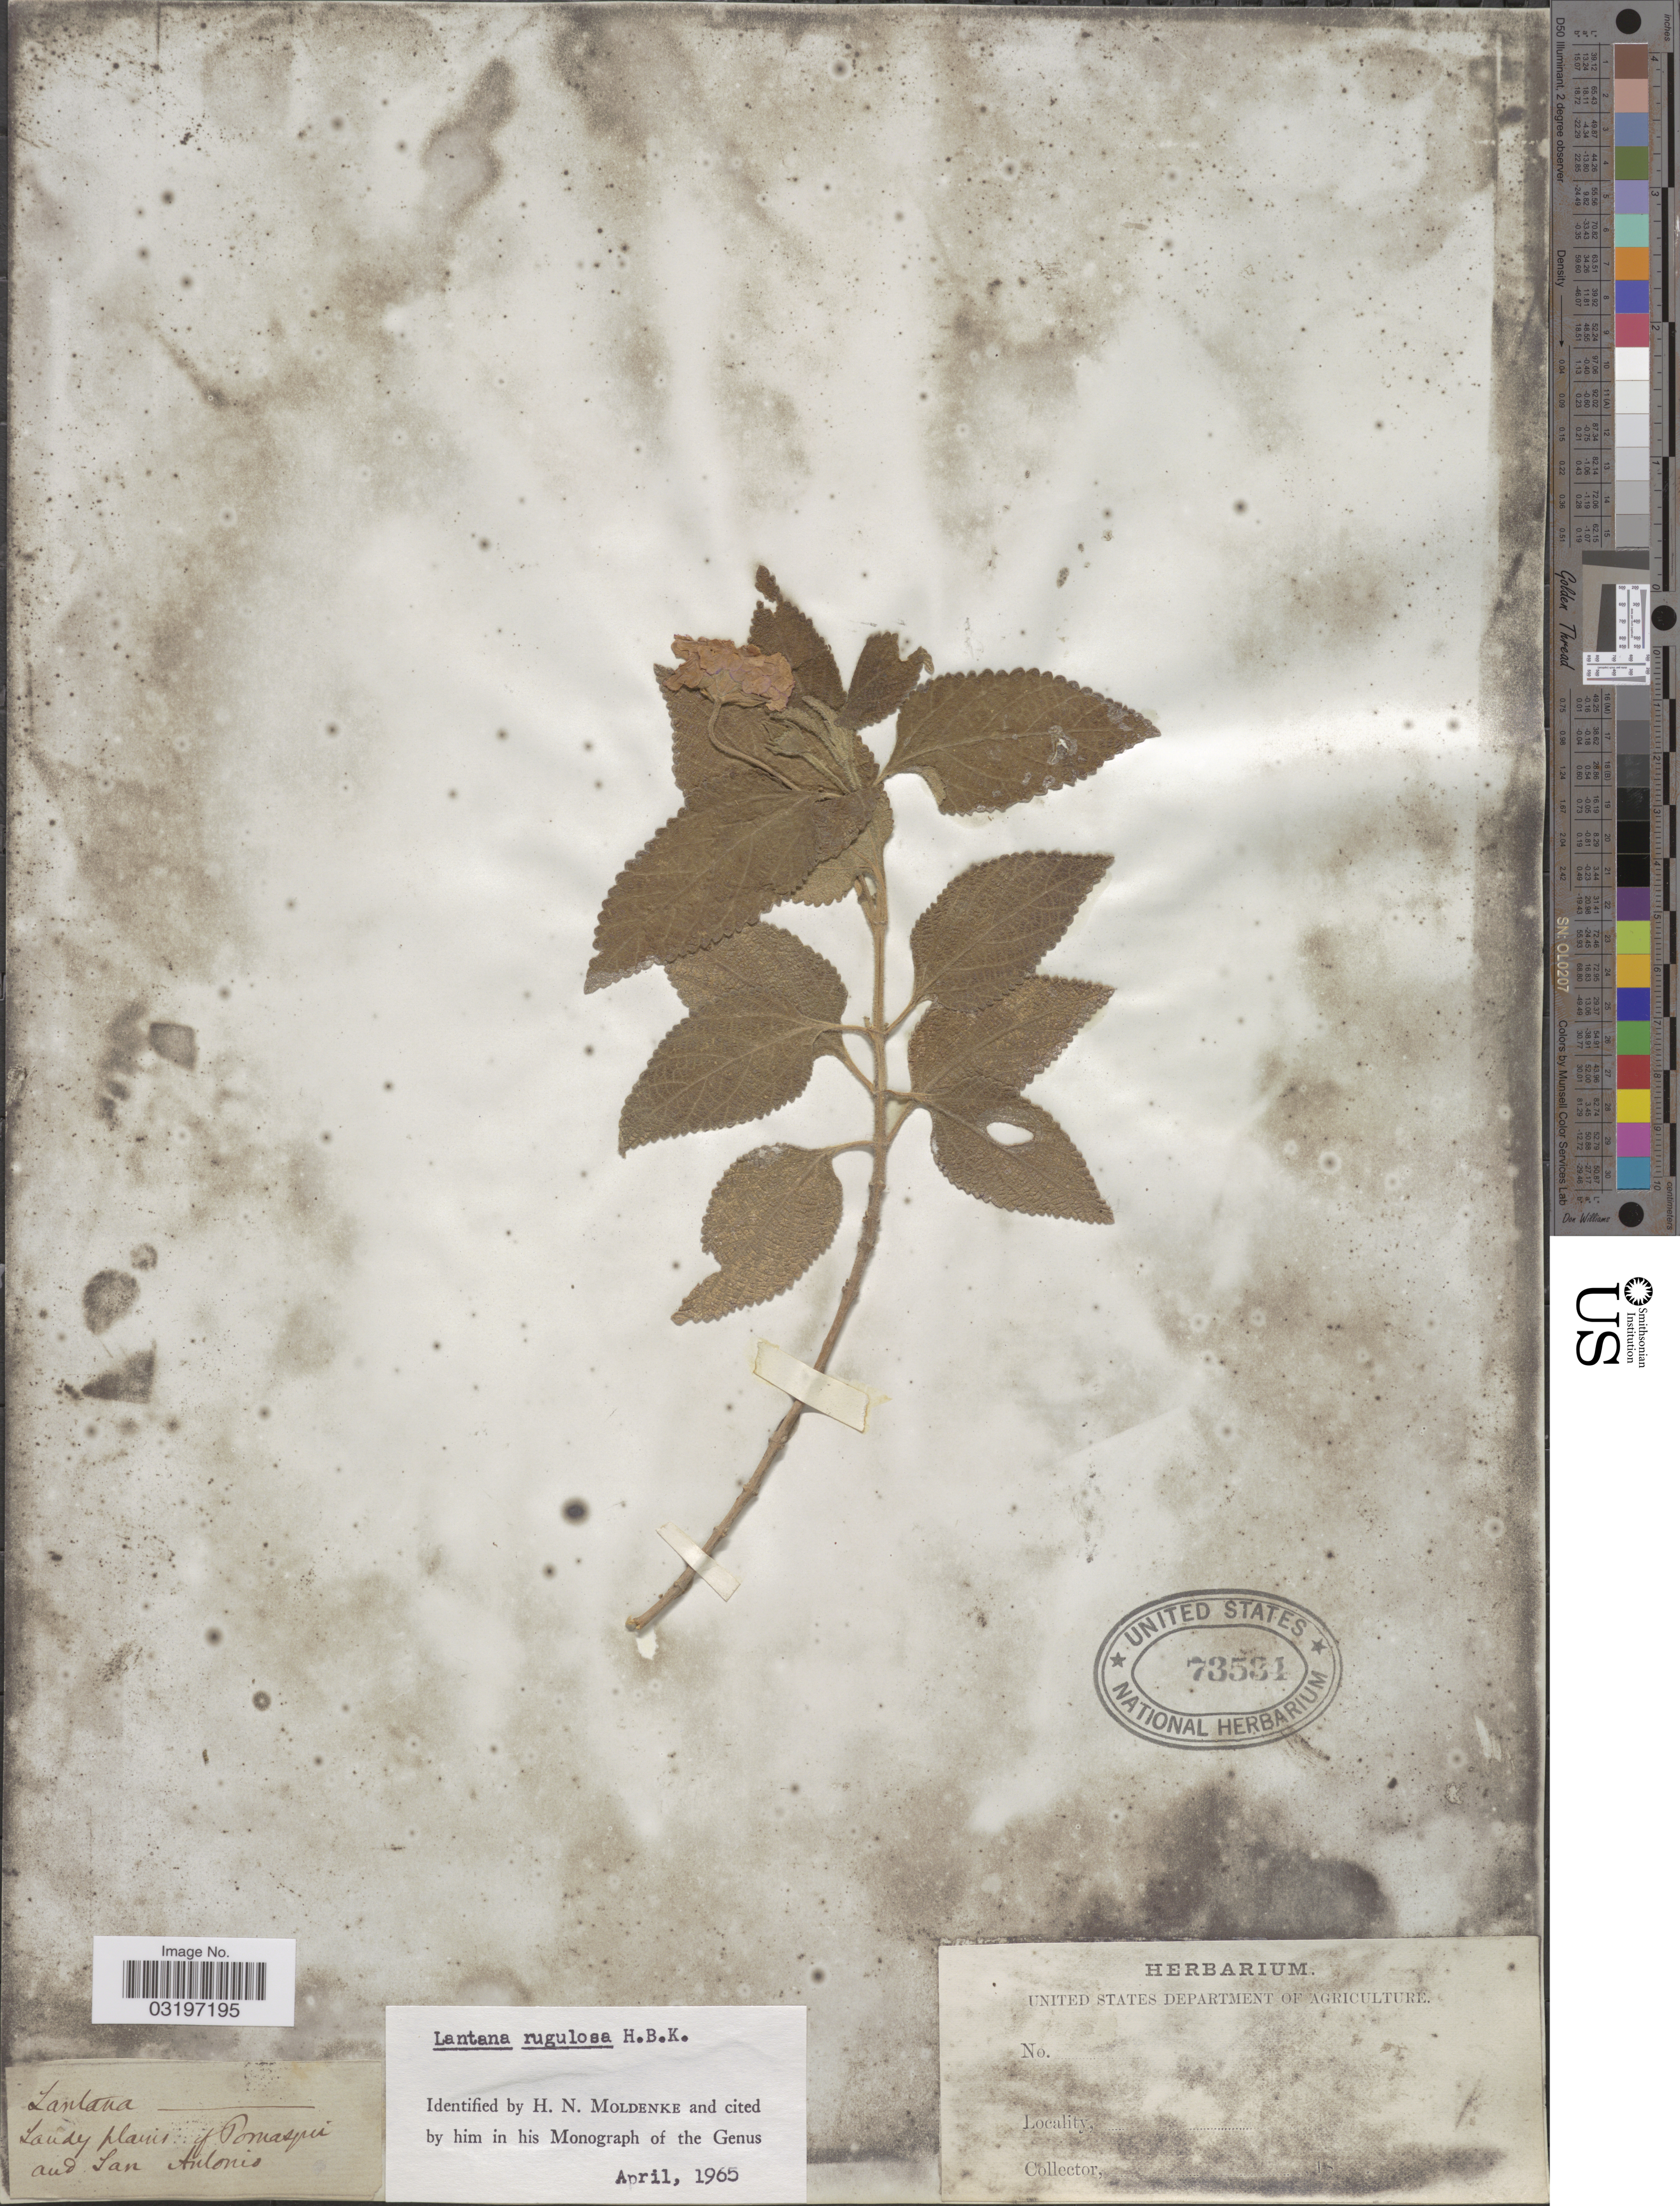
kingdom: Plantae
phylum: Tracheophyta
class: Magnoliopsida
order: Lamiales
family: Verbenaceae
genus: Lantana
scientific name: Lantana rugulosa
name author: Kunth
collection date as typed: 18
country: Ecuador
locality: Pomasqui and San Antonio.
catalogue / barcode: US 73534